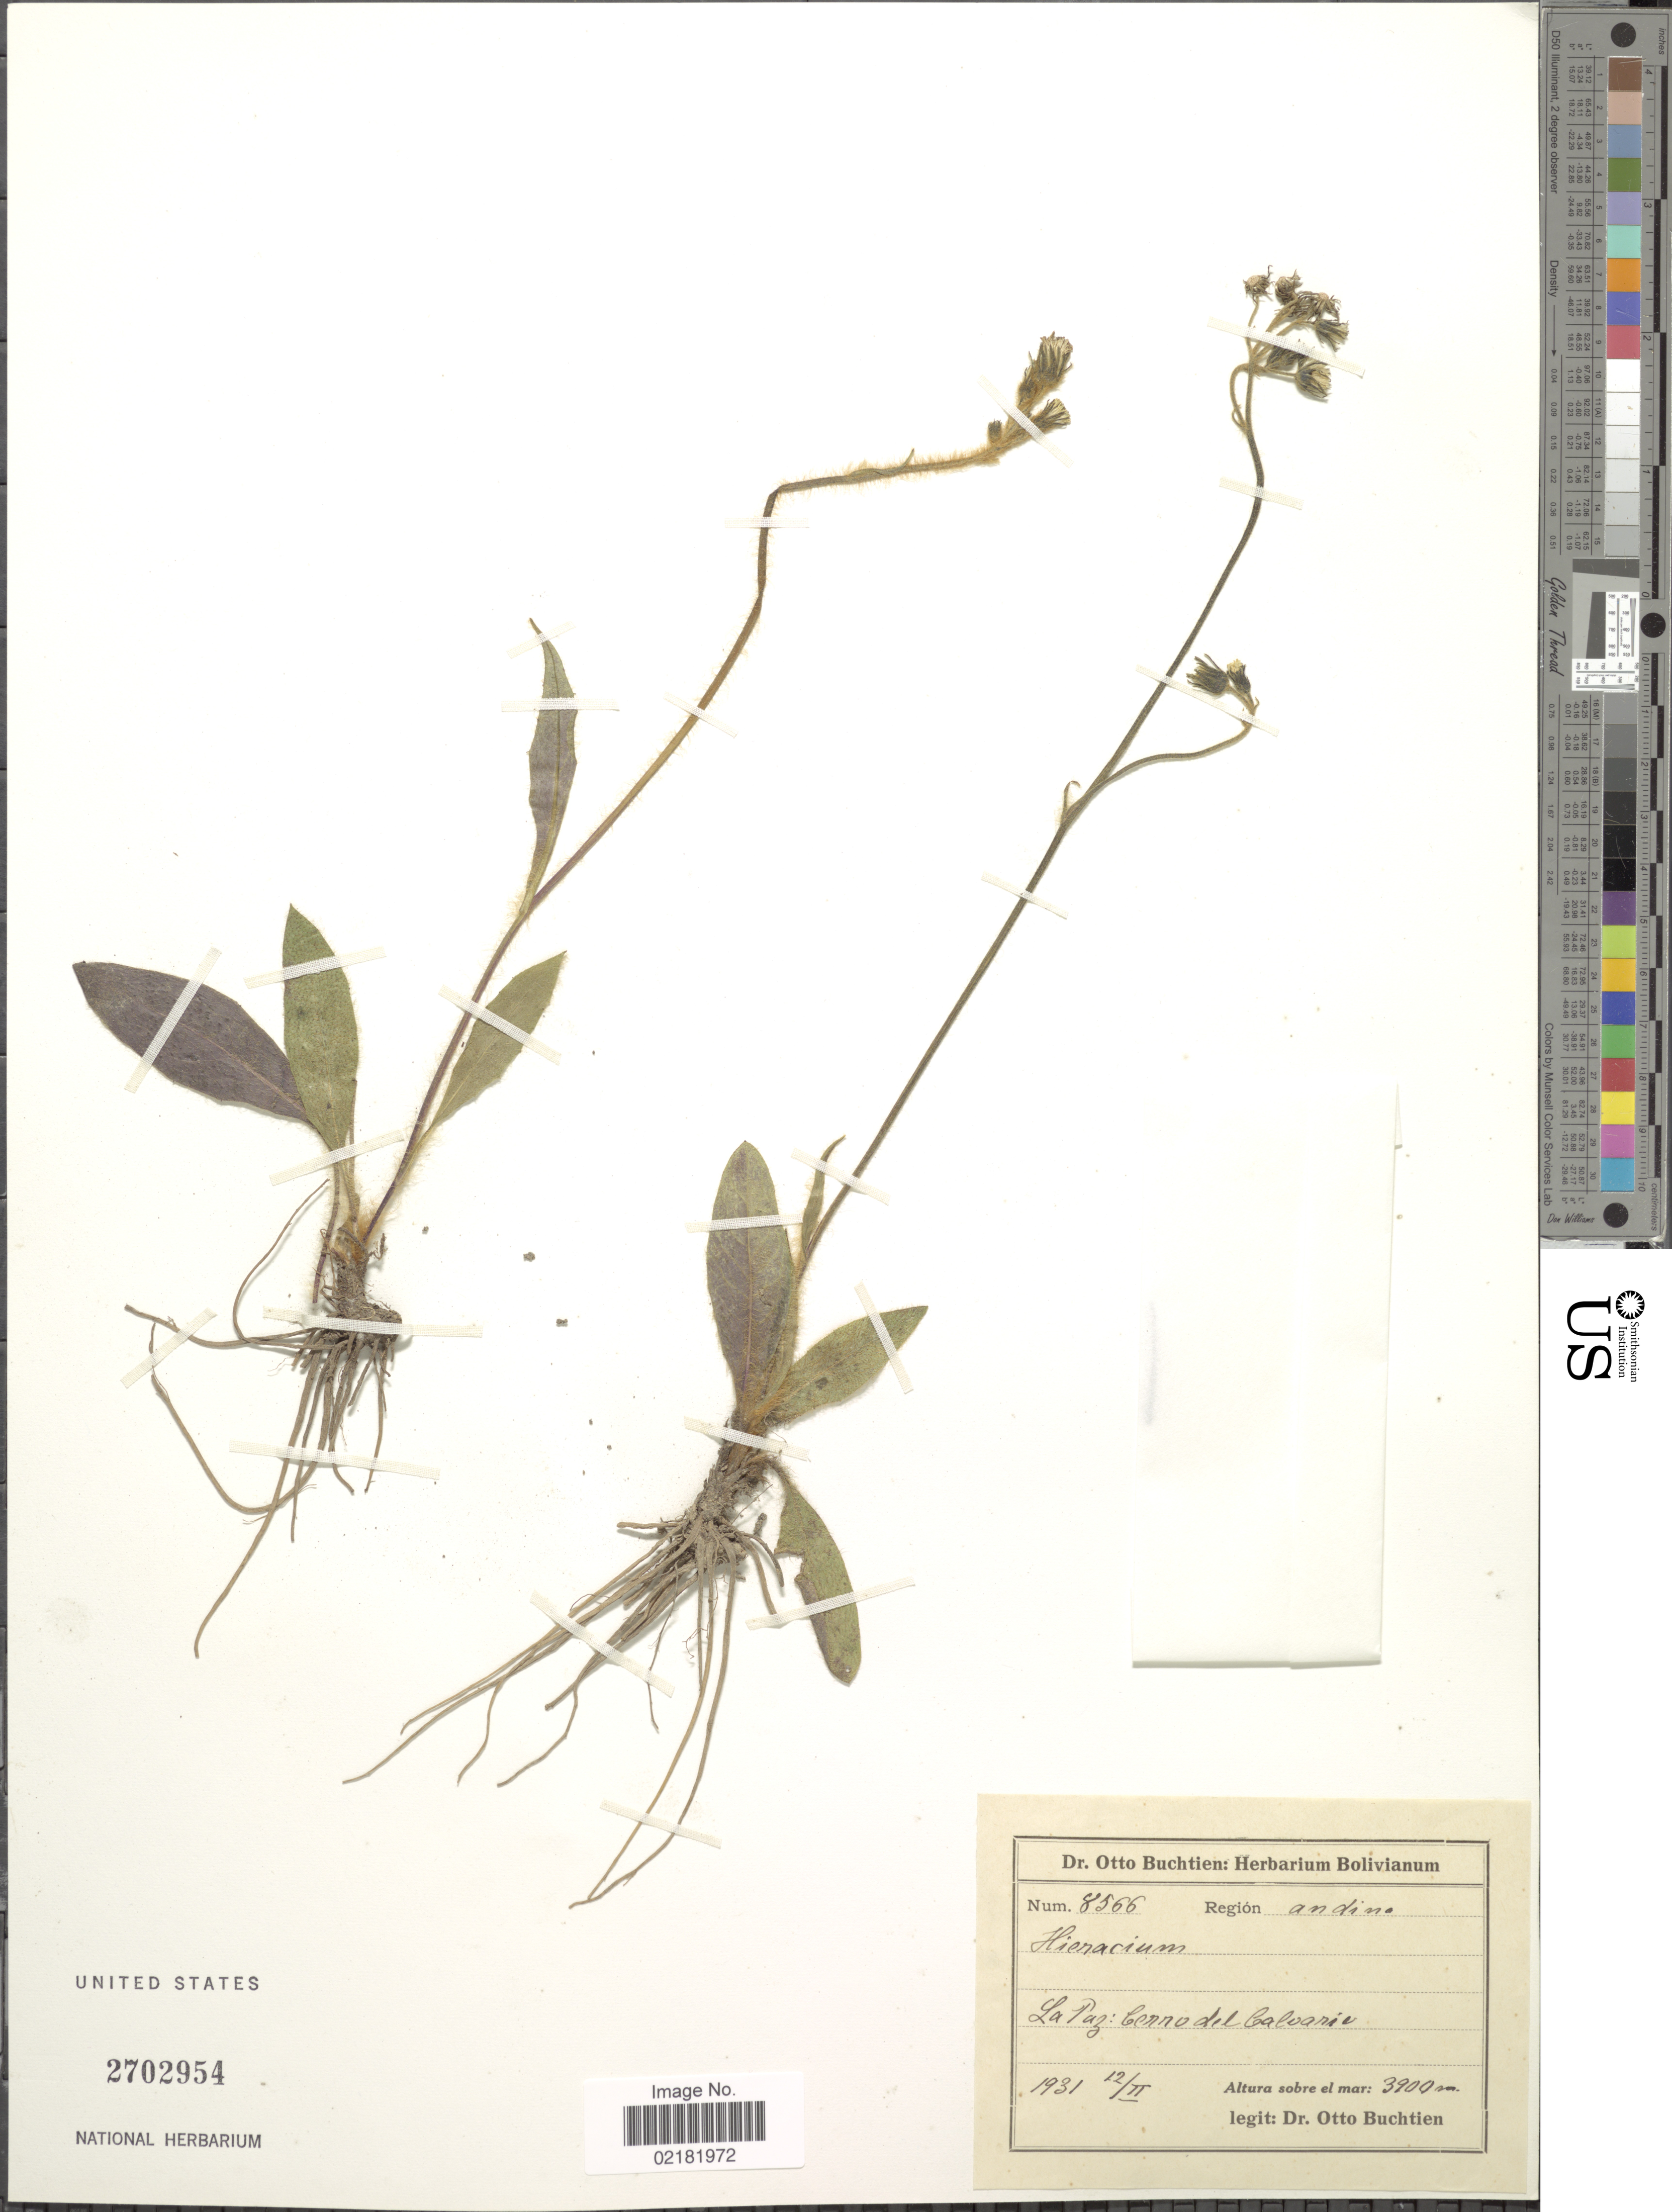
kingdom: Plantae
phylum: Tracheophyta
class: Magnoliopsida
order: Asterales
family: Asteraceae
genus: Hieracium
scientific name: Hieracium repandulare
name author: Druce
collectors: O. Buchtien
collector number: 8566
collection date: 1931-02-12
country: Bolivia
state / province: La Paz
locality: Cerro del Calvarie, region andine.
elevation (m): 3900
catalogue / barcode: US 2702954